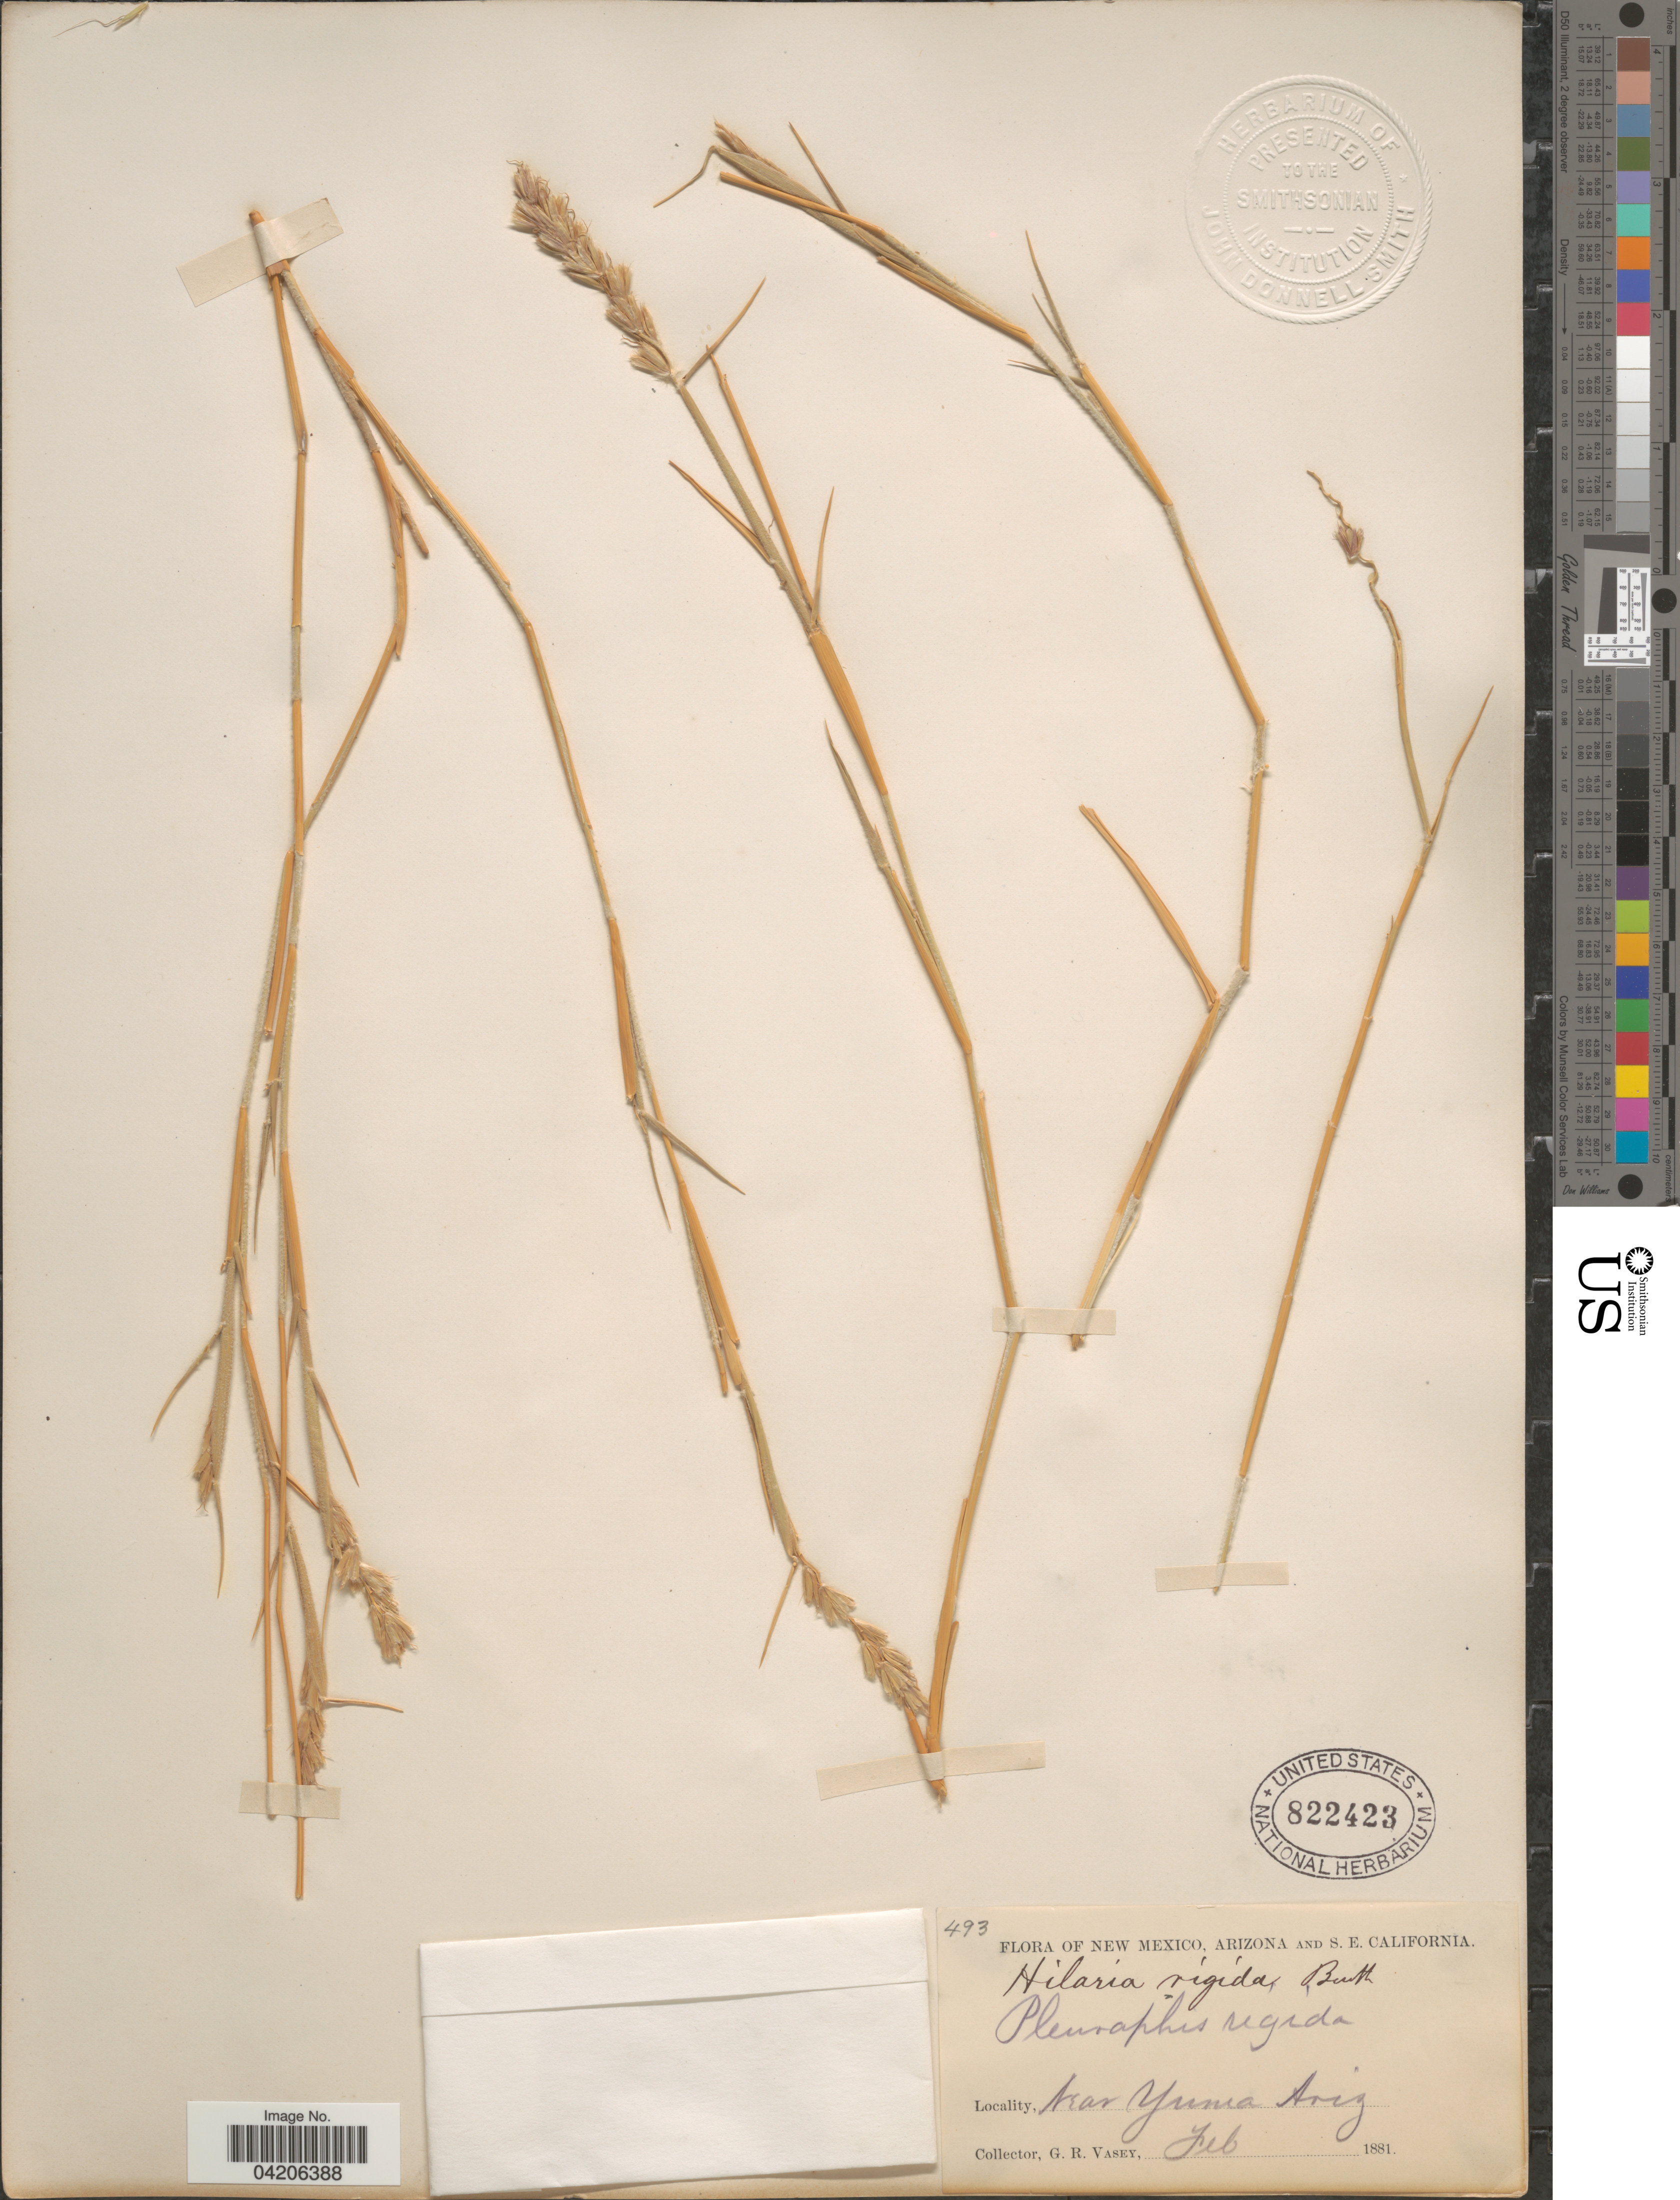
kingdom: Plantae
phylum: Tracheophyta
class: Liliopsida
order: Poales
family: Poaceae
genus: Hilaria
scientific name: Hilaria rigida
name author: (Thurb.) Benth. ex Scribn.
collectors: G. R. Vasey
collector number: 493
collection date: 1881-02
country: United States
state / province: Arizona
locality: Near Yuma.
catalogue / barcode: US 822423